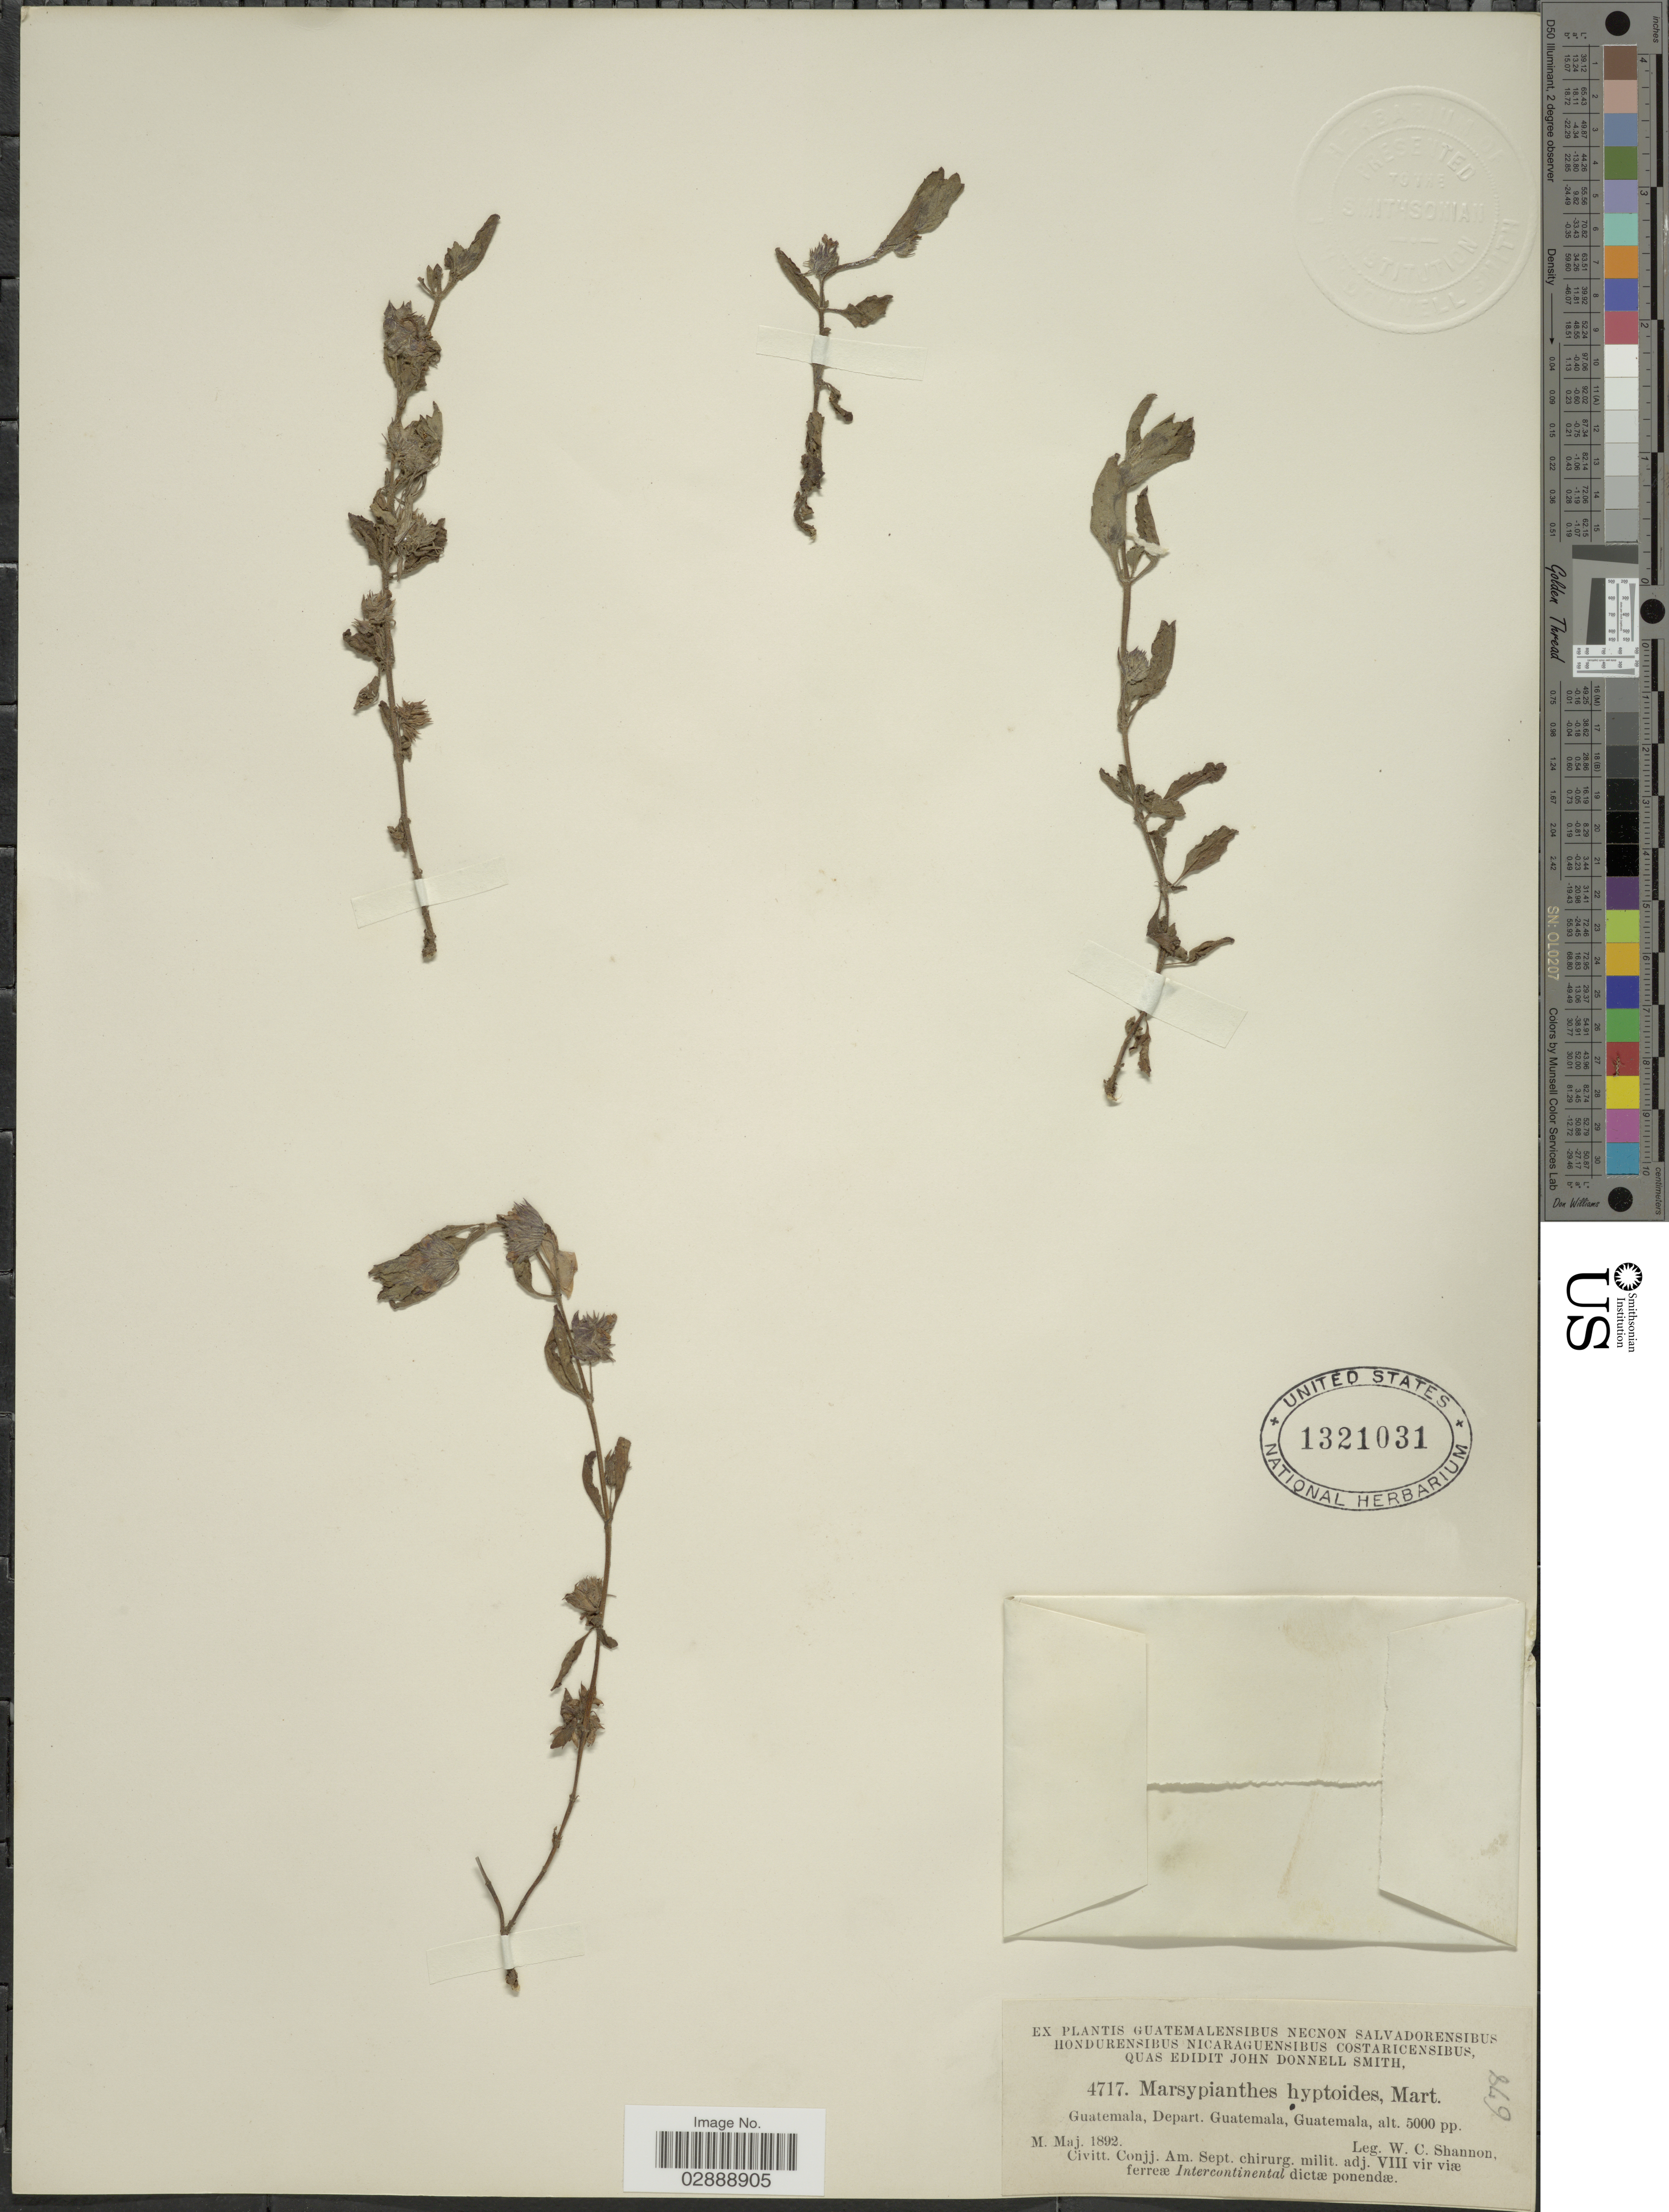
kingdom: Plantae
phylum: Tracheophyta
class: Magnoliopsida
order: Lamiales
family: Lamiaceae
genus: Marsypianthes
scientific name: Marsypianthes chamaedrys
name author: (Vahl) Kuntze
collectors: W. C. Shannon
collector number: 4717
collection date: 1892-05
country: Guatemala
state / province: Guatemala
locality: Depart. Guatemala.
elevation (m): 1524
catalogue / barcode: US 1321031